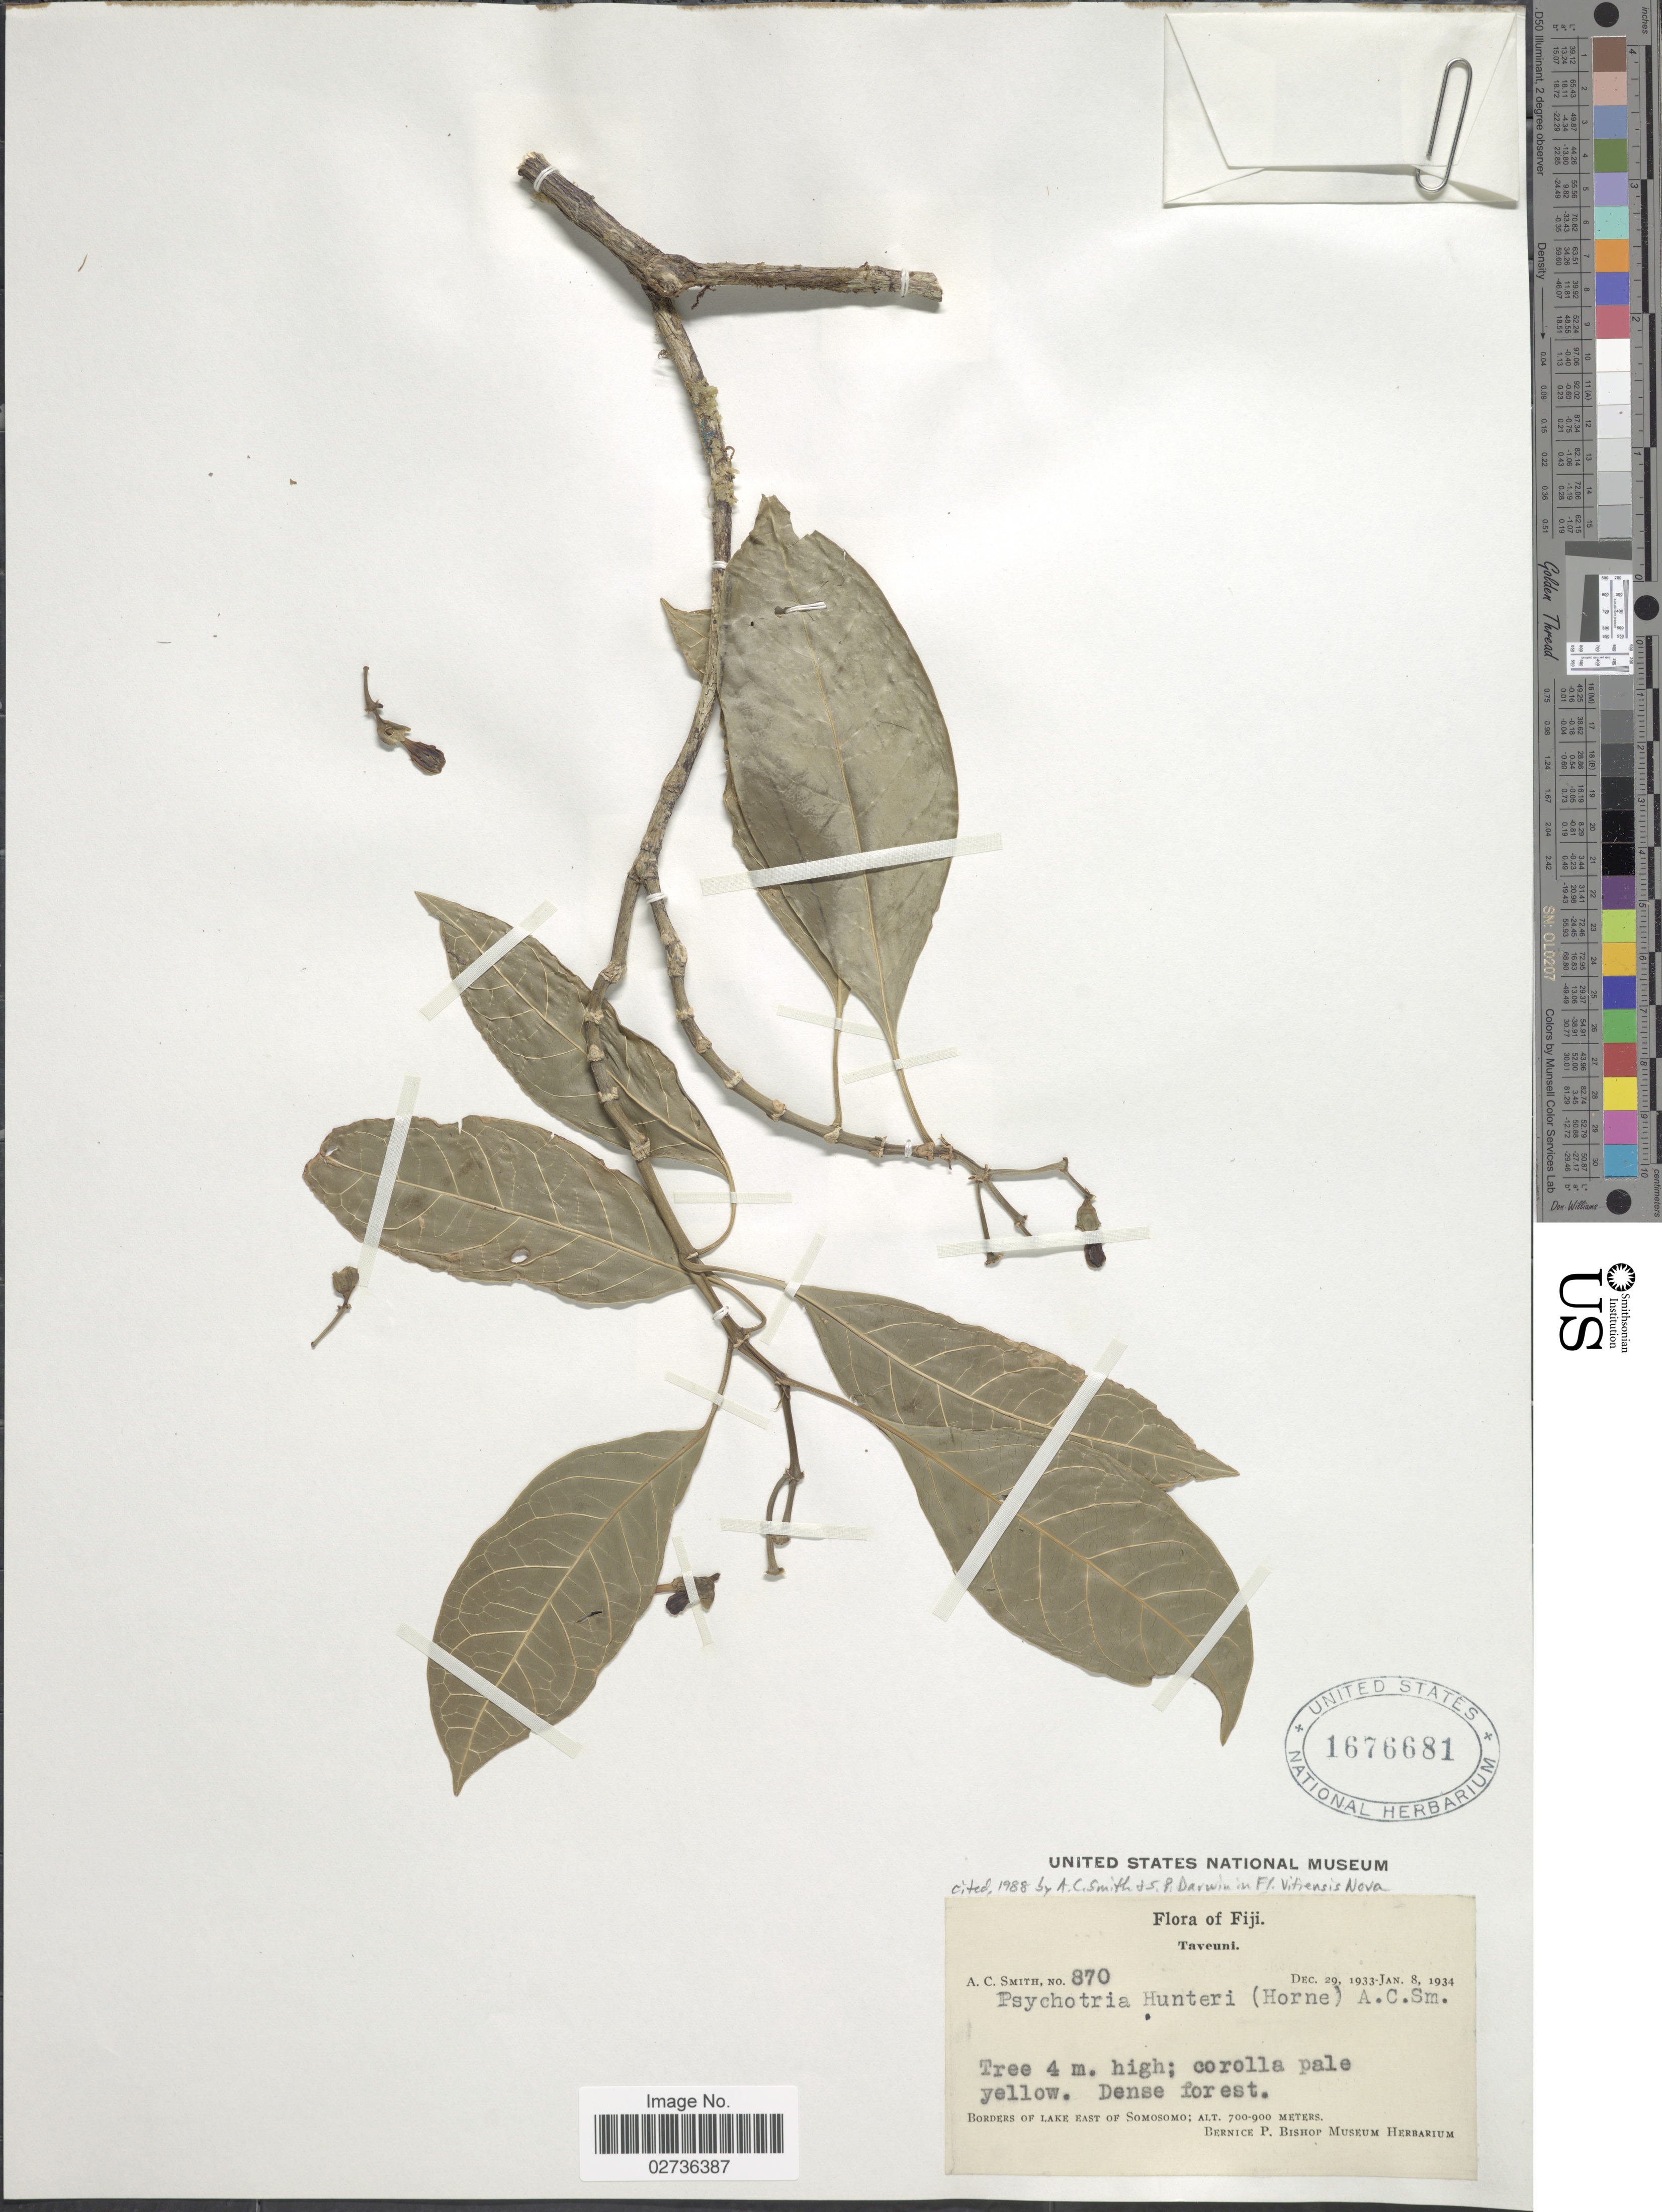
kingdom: Plantae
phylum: Tracheophyta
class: Magnoliopsida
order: Gentianales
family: Rubiaceae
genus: Psychotria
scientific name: Psychotria hunteri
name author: (Horne ex Baker) A.C. Sm.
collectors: A. C. Smith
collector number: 870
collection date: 1933-12-29/1934-01-08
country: Fiji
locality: Taveuni, Borders of Lake East of Lake East of Somosomo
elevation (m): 700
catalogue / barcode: US 1676681